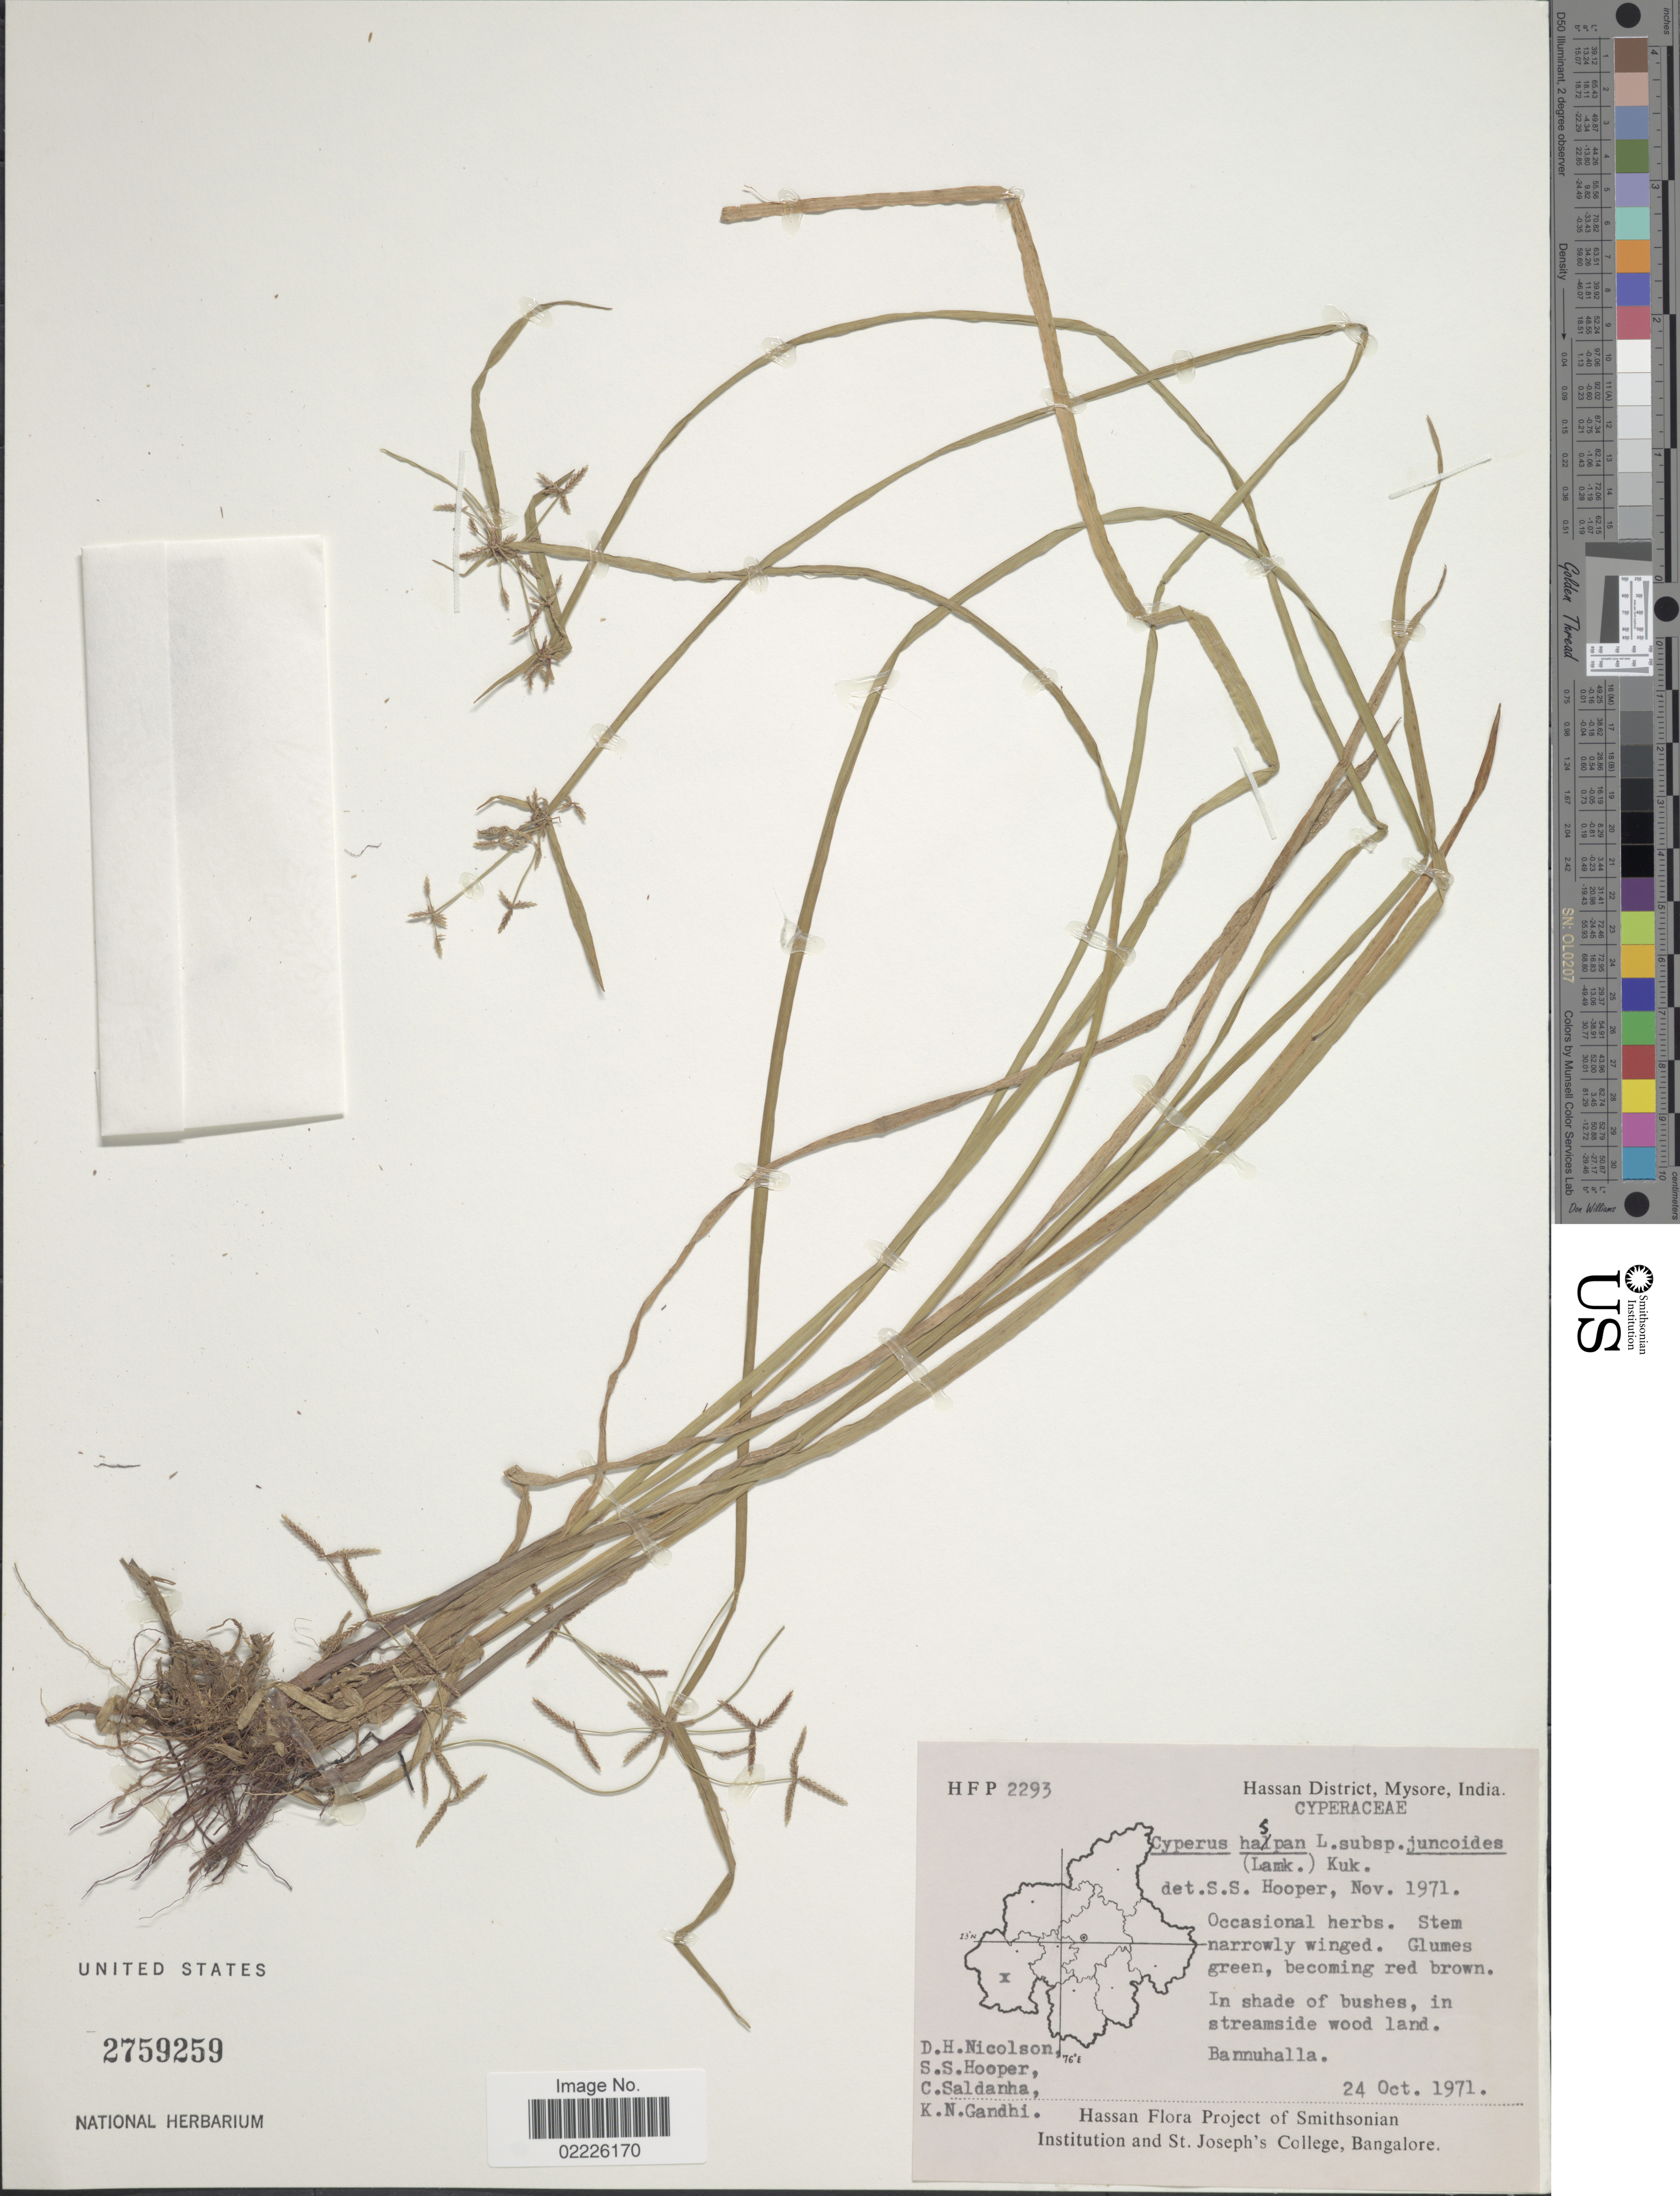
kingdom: Plantae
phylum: Tracheophyta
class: Liliopsida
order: Poales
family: Cyperaceae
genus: Cyperus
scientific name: Cyperus haspan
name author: L.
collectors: D. H. Nicolson, S. S. Hooper, C. Saldanha & K. N. Gandhi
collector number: HFP 2293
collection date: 1971-10-24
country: India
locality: Hassan District, Mysore, India, Bannuhalla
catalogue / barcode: US 2759259